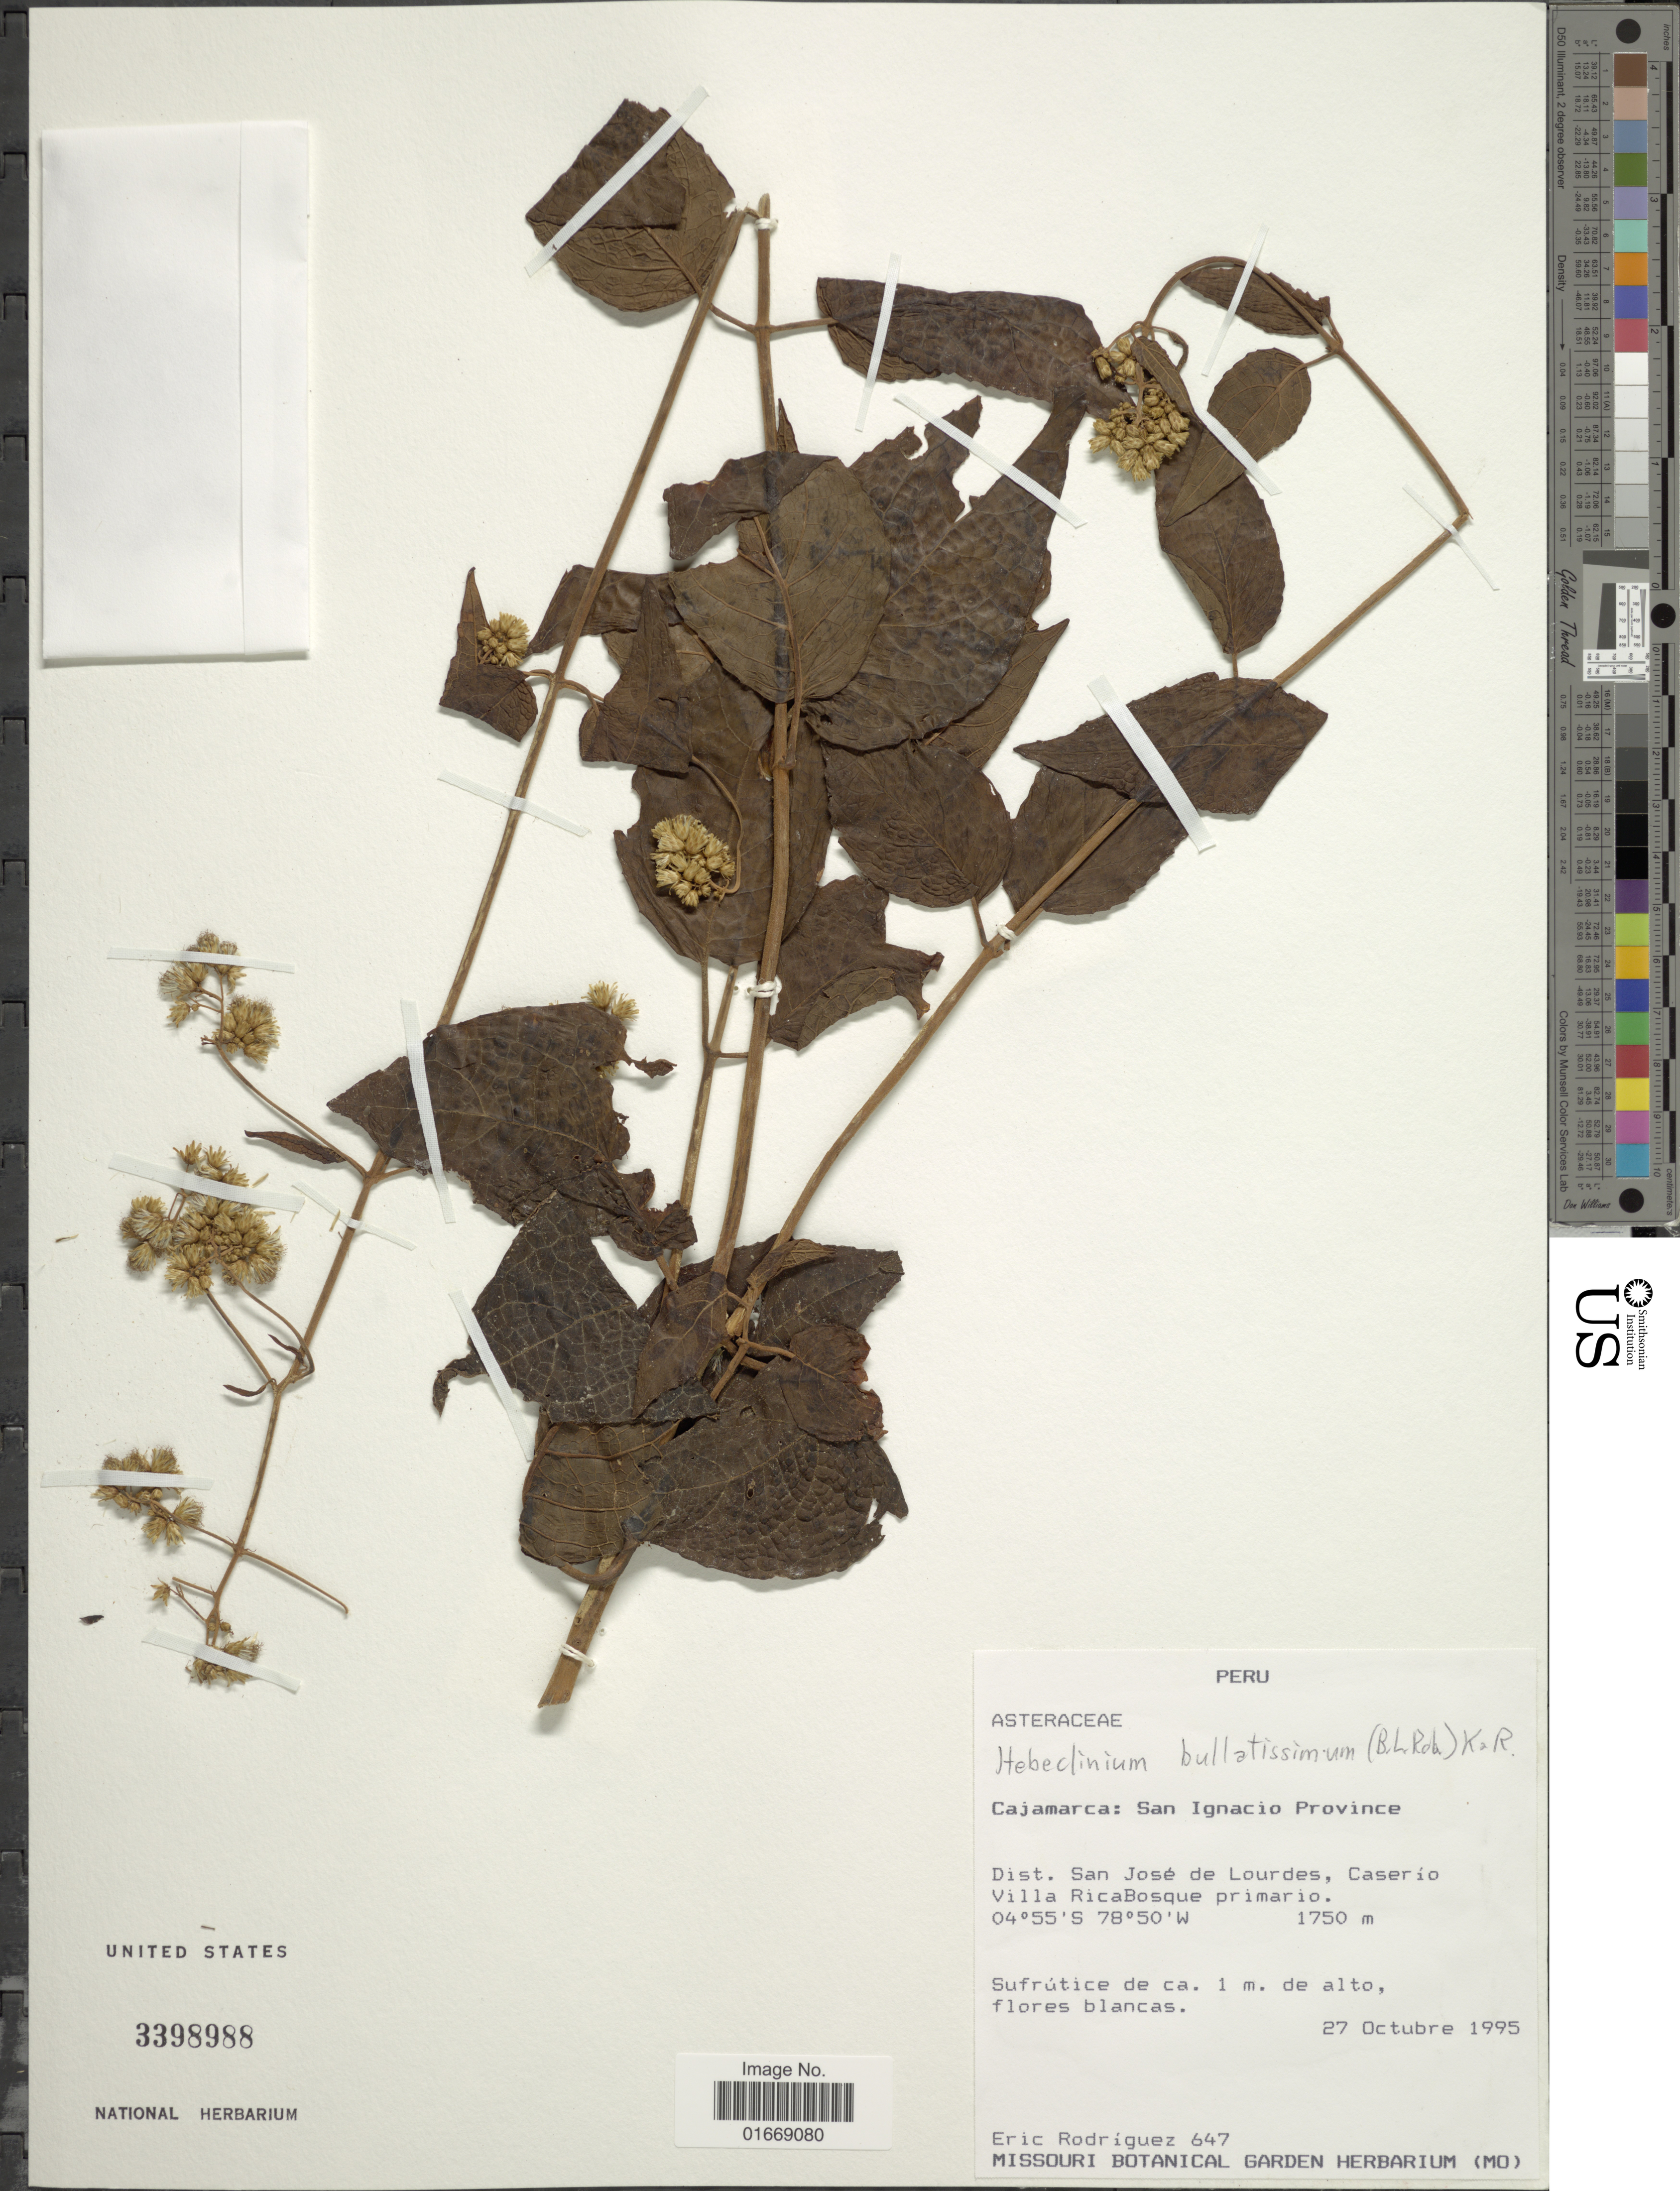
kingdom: Plantae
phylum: Tracheophyta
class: Magnoliopsida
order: Asterales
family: Asteraceae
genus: Hebeclinium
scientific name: Hebeclinium bullatissimum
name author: (B.L. Rob.) R.M. King & H. Rob.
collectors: E. Rodriguez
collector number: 647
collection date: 1995-10-27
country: Peru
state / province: Cajamarca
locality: San Ignacio Province, Dist. San Jose de Lourdes, Caserio Villa Rica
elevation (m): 1750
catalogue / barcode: US 3398988